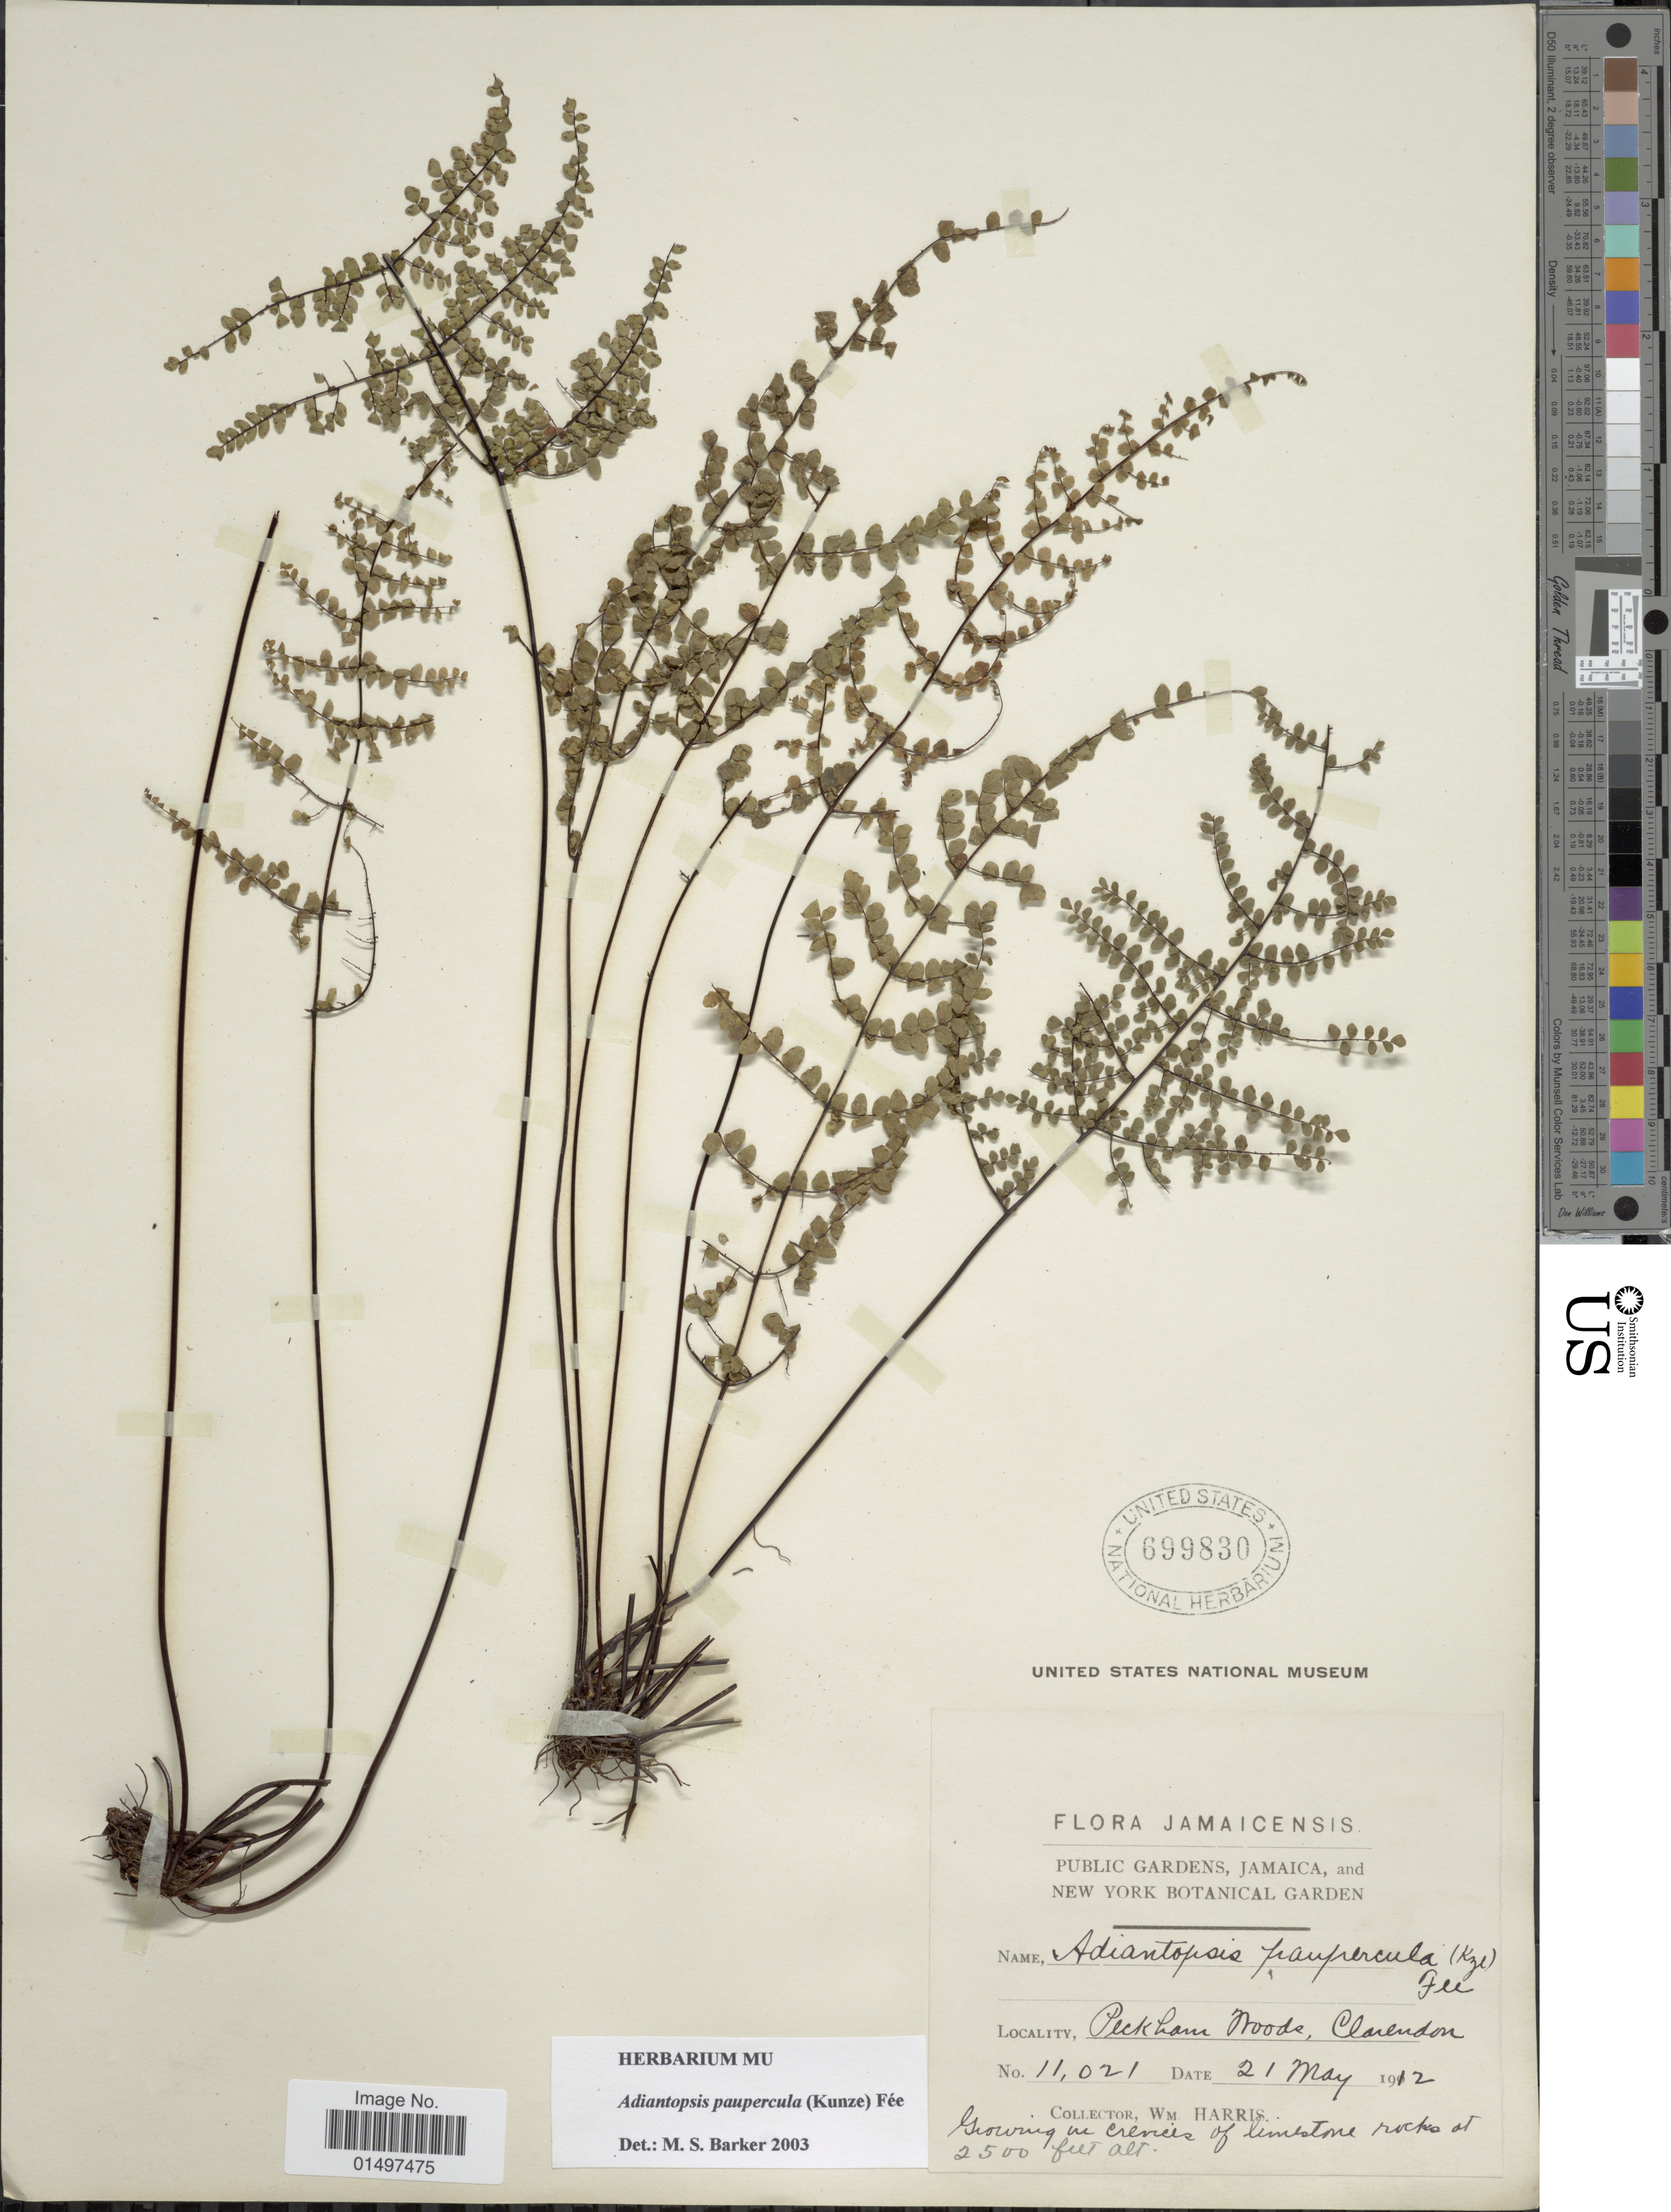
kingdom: Plantae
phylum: Tracheophyta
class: Polypodiopsida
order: Polypodiales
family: Pteridaceae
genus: Adiantopsis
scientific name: Adiantopsis paupercula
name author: (Kunze) Fée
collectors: W. Harris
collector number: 11021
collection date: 1912-05-21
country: Jamaica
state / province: Clarendon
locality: Peckham Woods.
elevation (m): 762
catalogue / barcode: US 699830